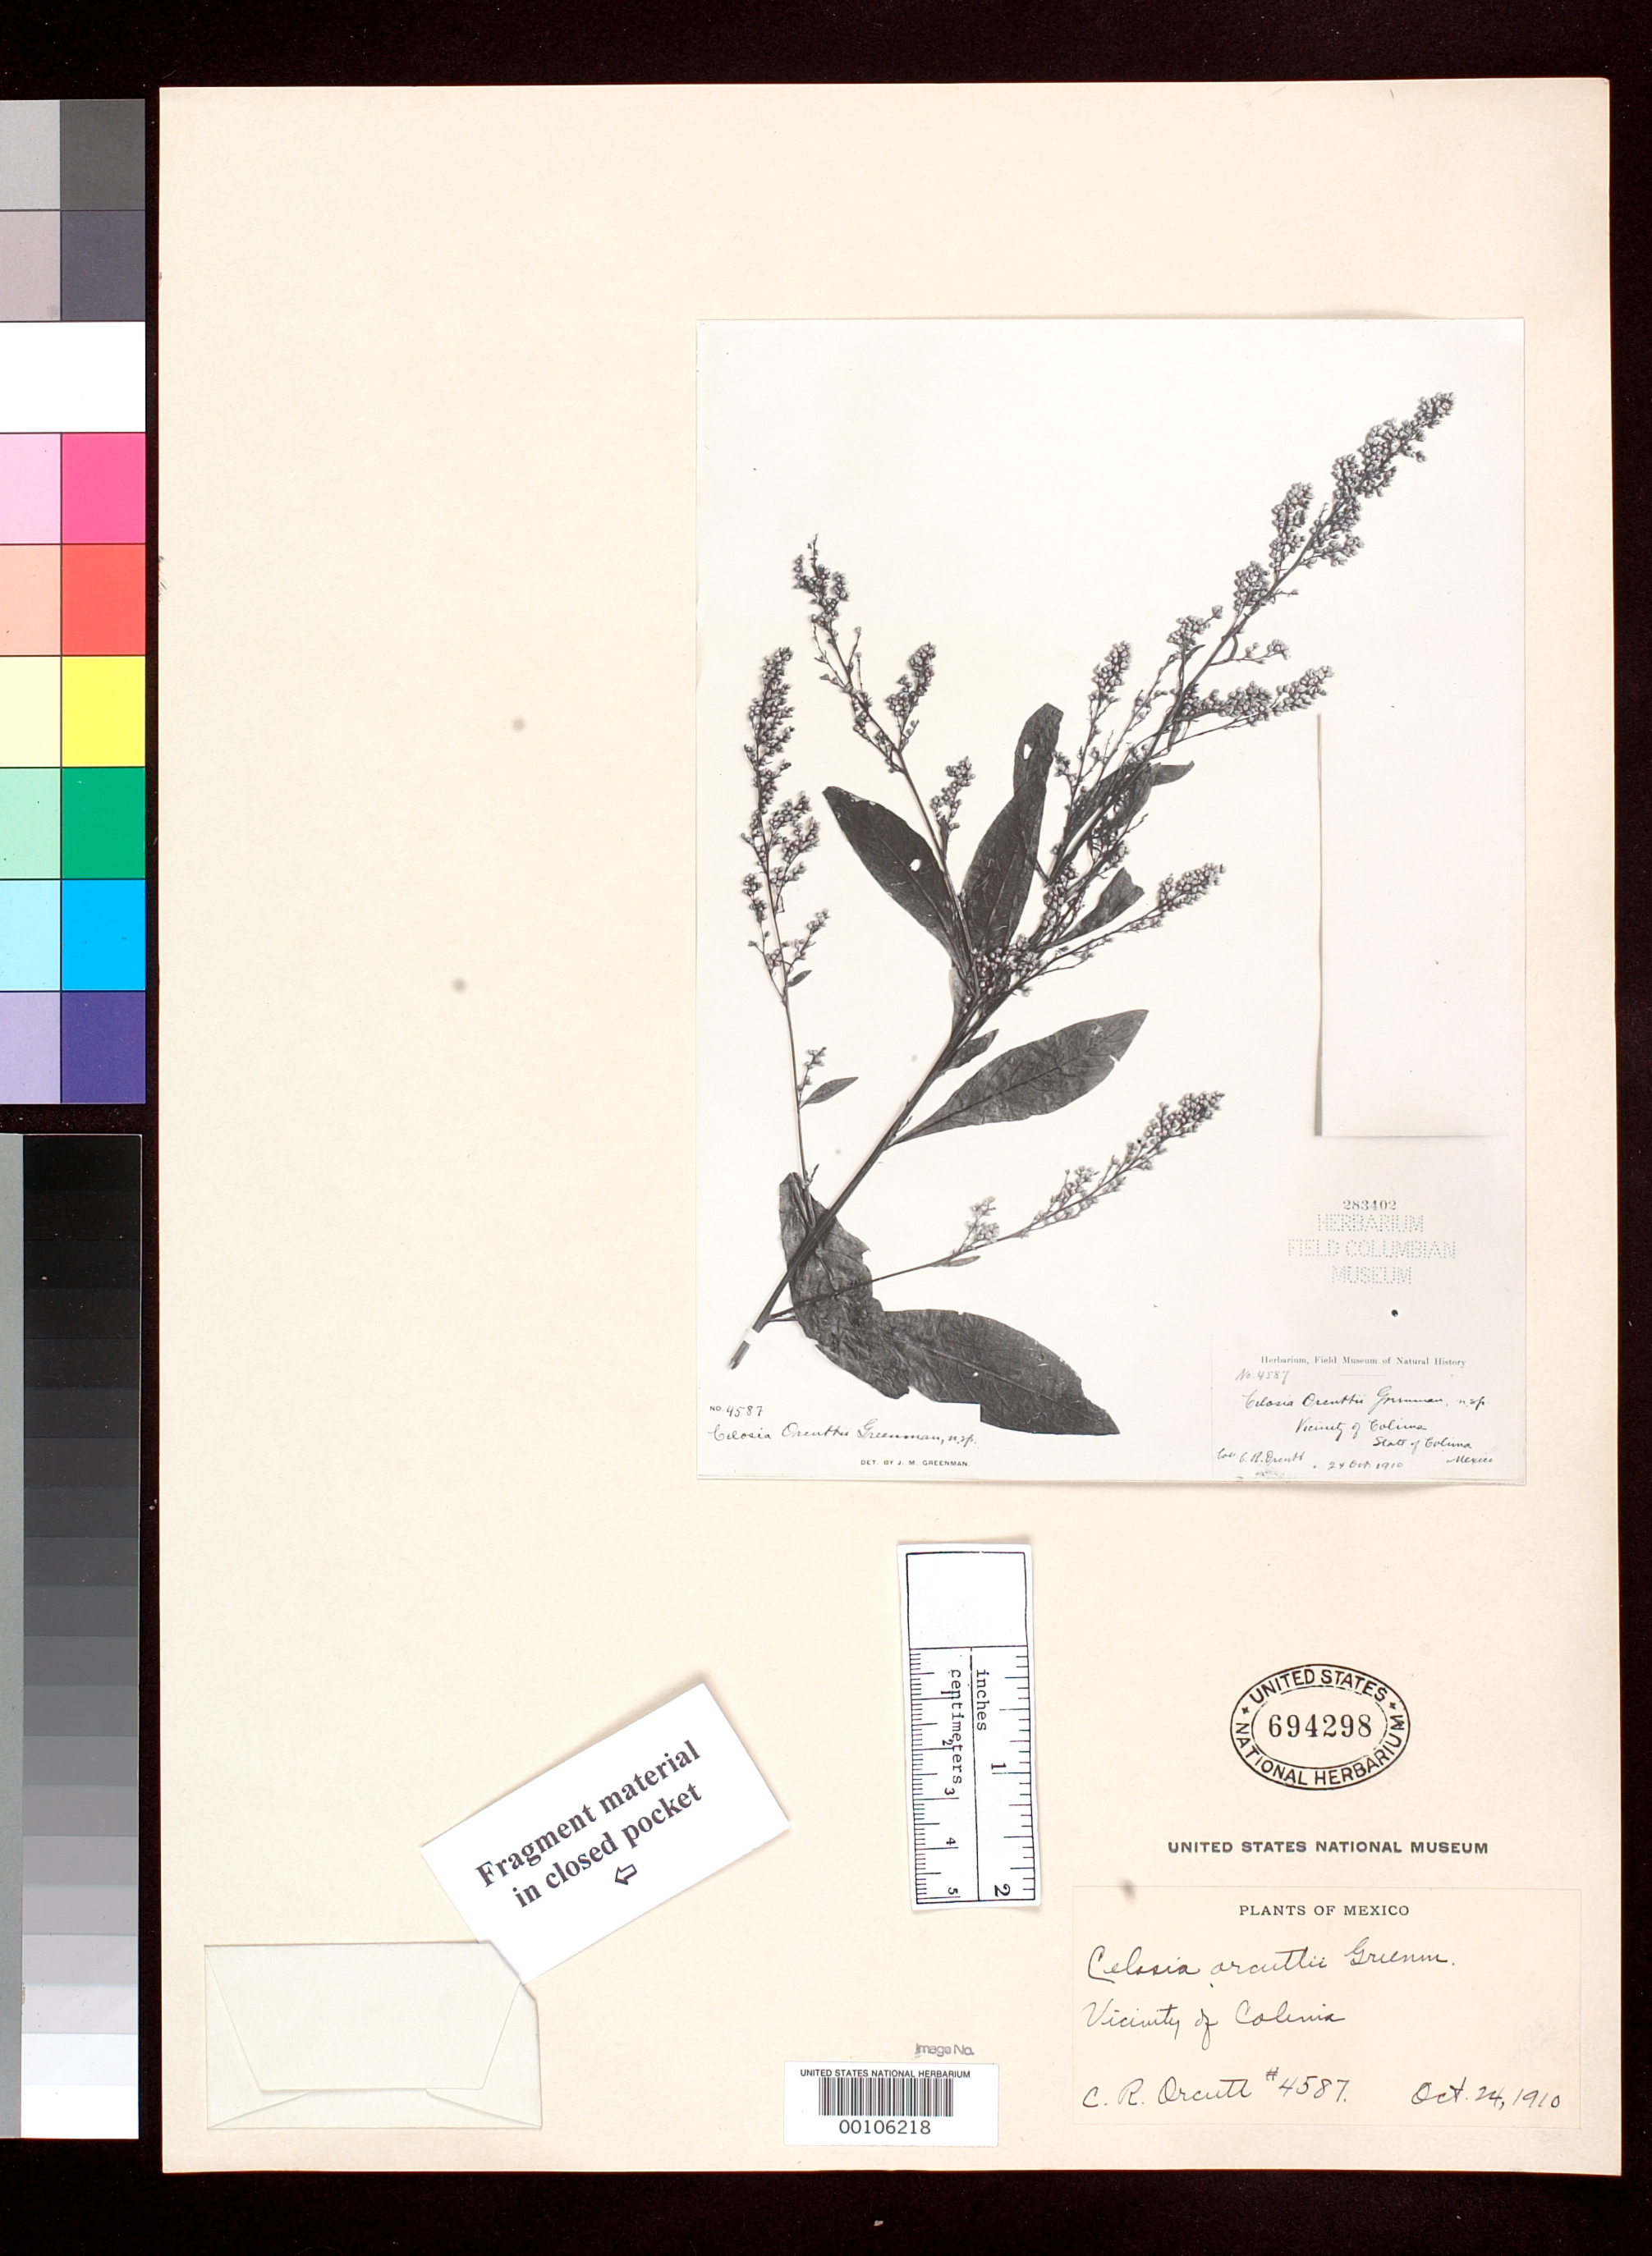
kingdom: Plantae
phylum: Tracheophyta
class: Magnoliopsida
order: Caryophyllales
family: Amaranthaceae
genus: Celosia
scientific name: Celosia orcuttii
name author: Greenm.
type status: Type Fragment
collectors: C. R. Orcutt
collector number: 4587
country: Mexico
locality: E of Monserrat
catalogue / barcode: US 694298